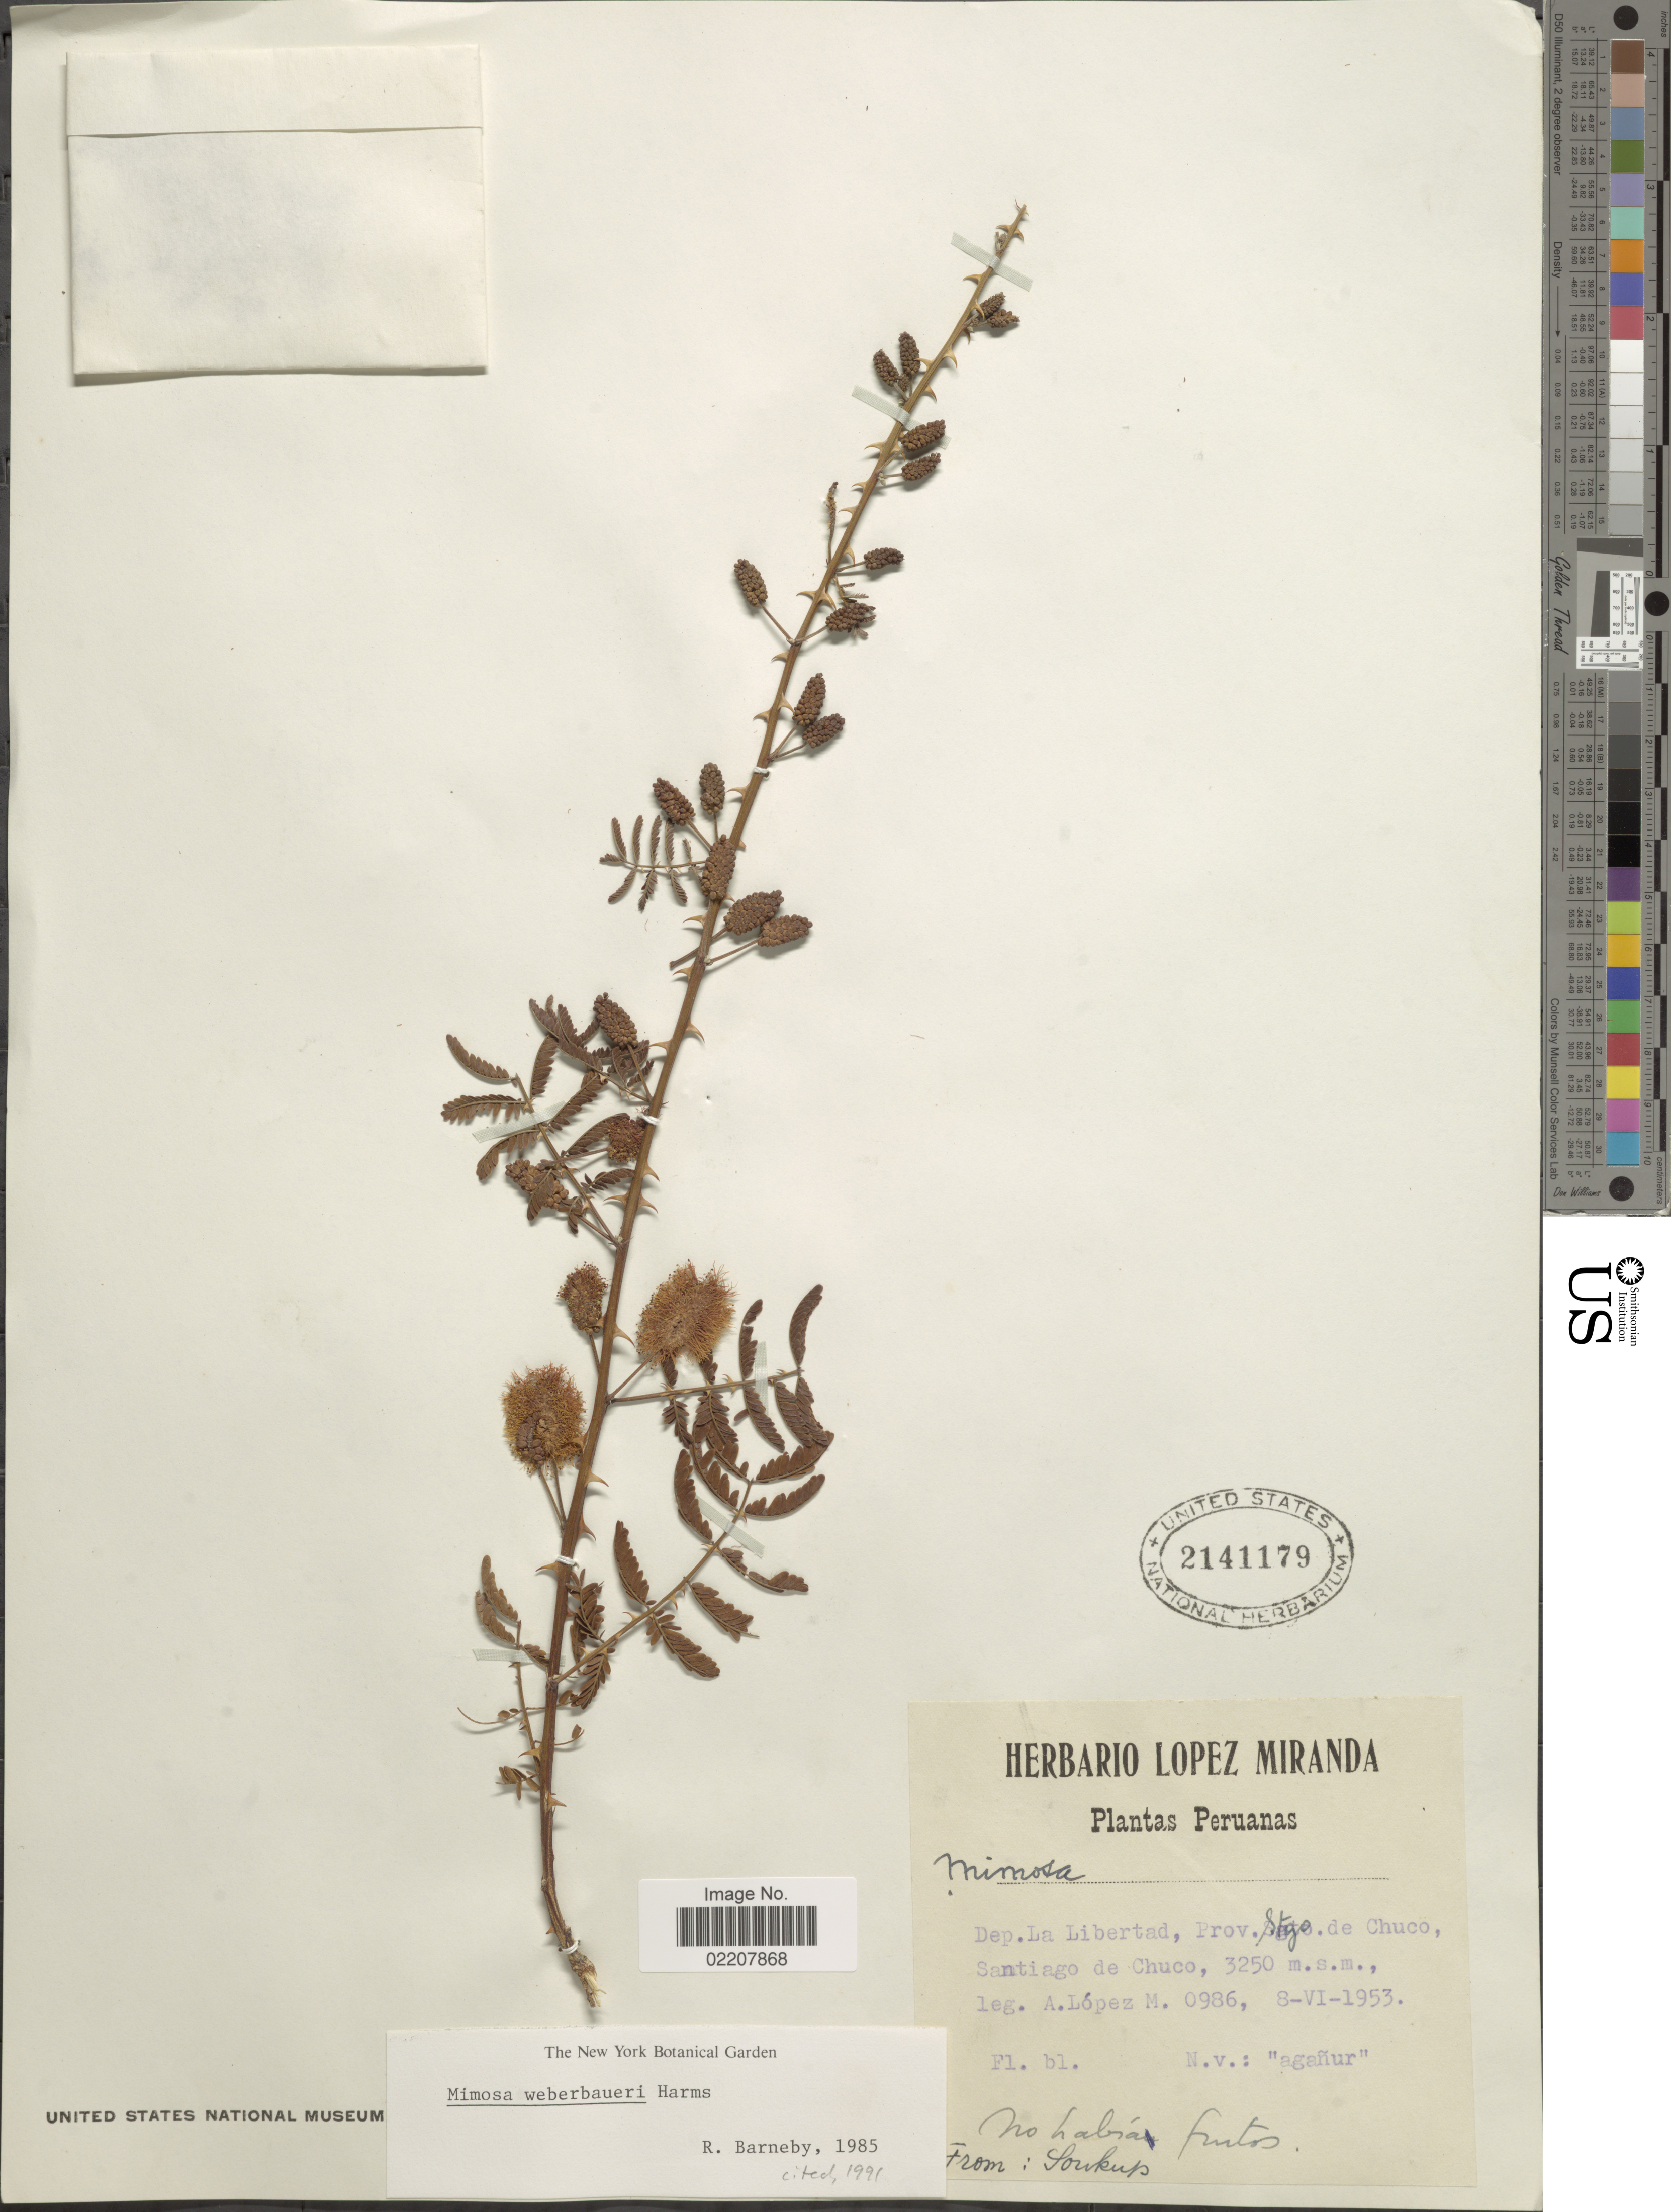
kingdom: Plantae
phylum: Tracheophyta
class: Magnoliopsida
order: Fabales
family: Fabaceae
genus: Mimosa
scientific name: Mimosa weberbaueri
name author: Harms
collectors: A. López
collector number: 0986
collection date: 1953-06-08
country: Peru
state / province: La Libertad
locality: Dep. La Libertad, Prov. Stgo de Chuco, Santiago de Chuco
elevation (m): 3250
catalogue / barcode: US 2141179